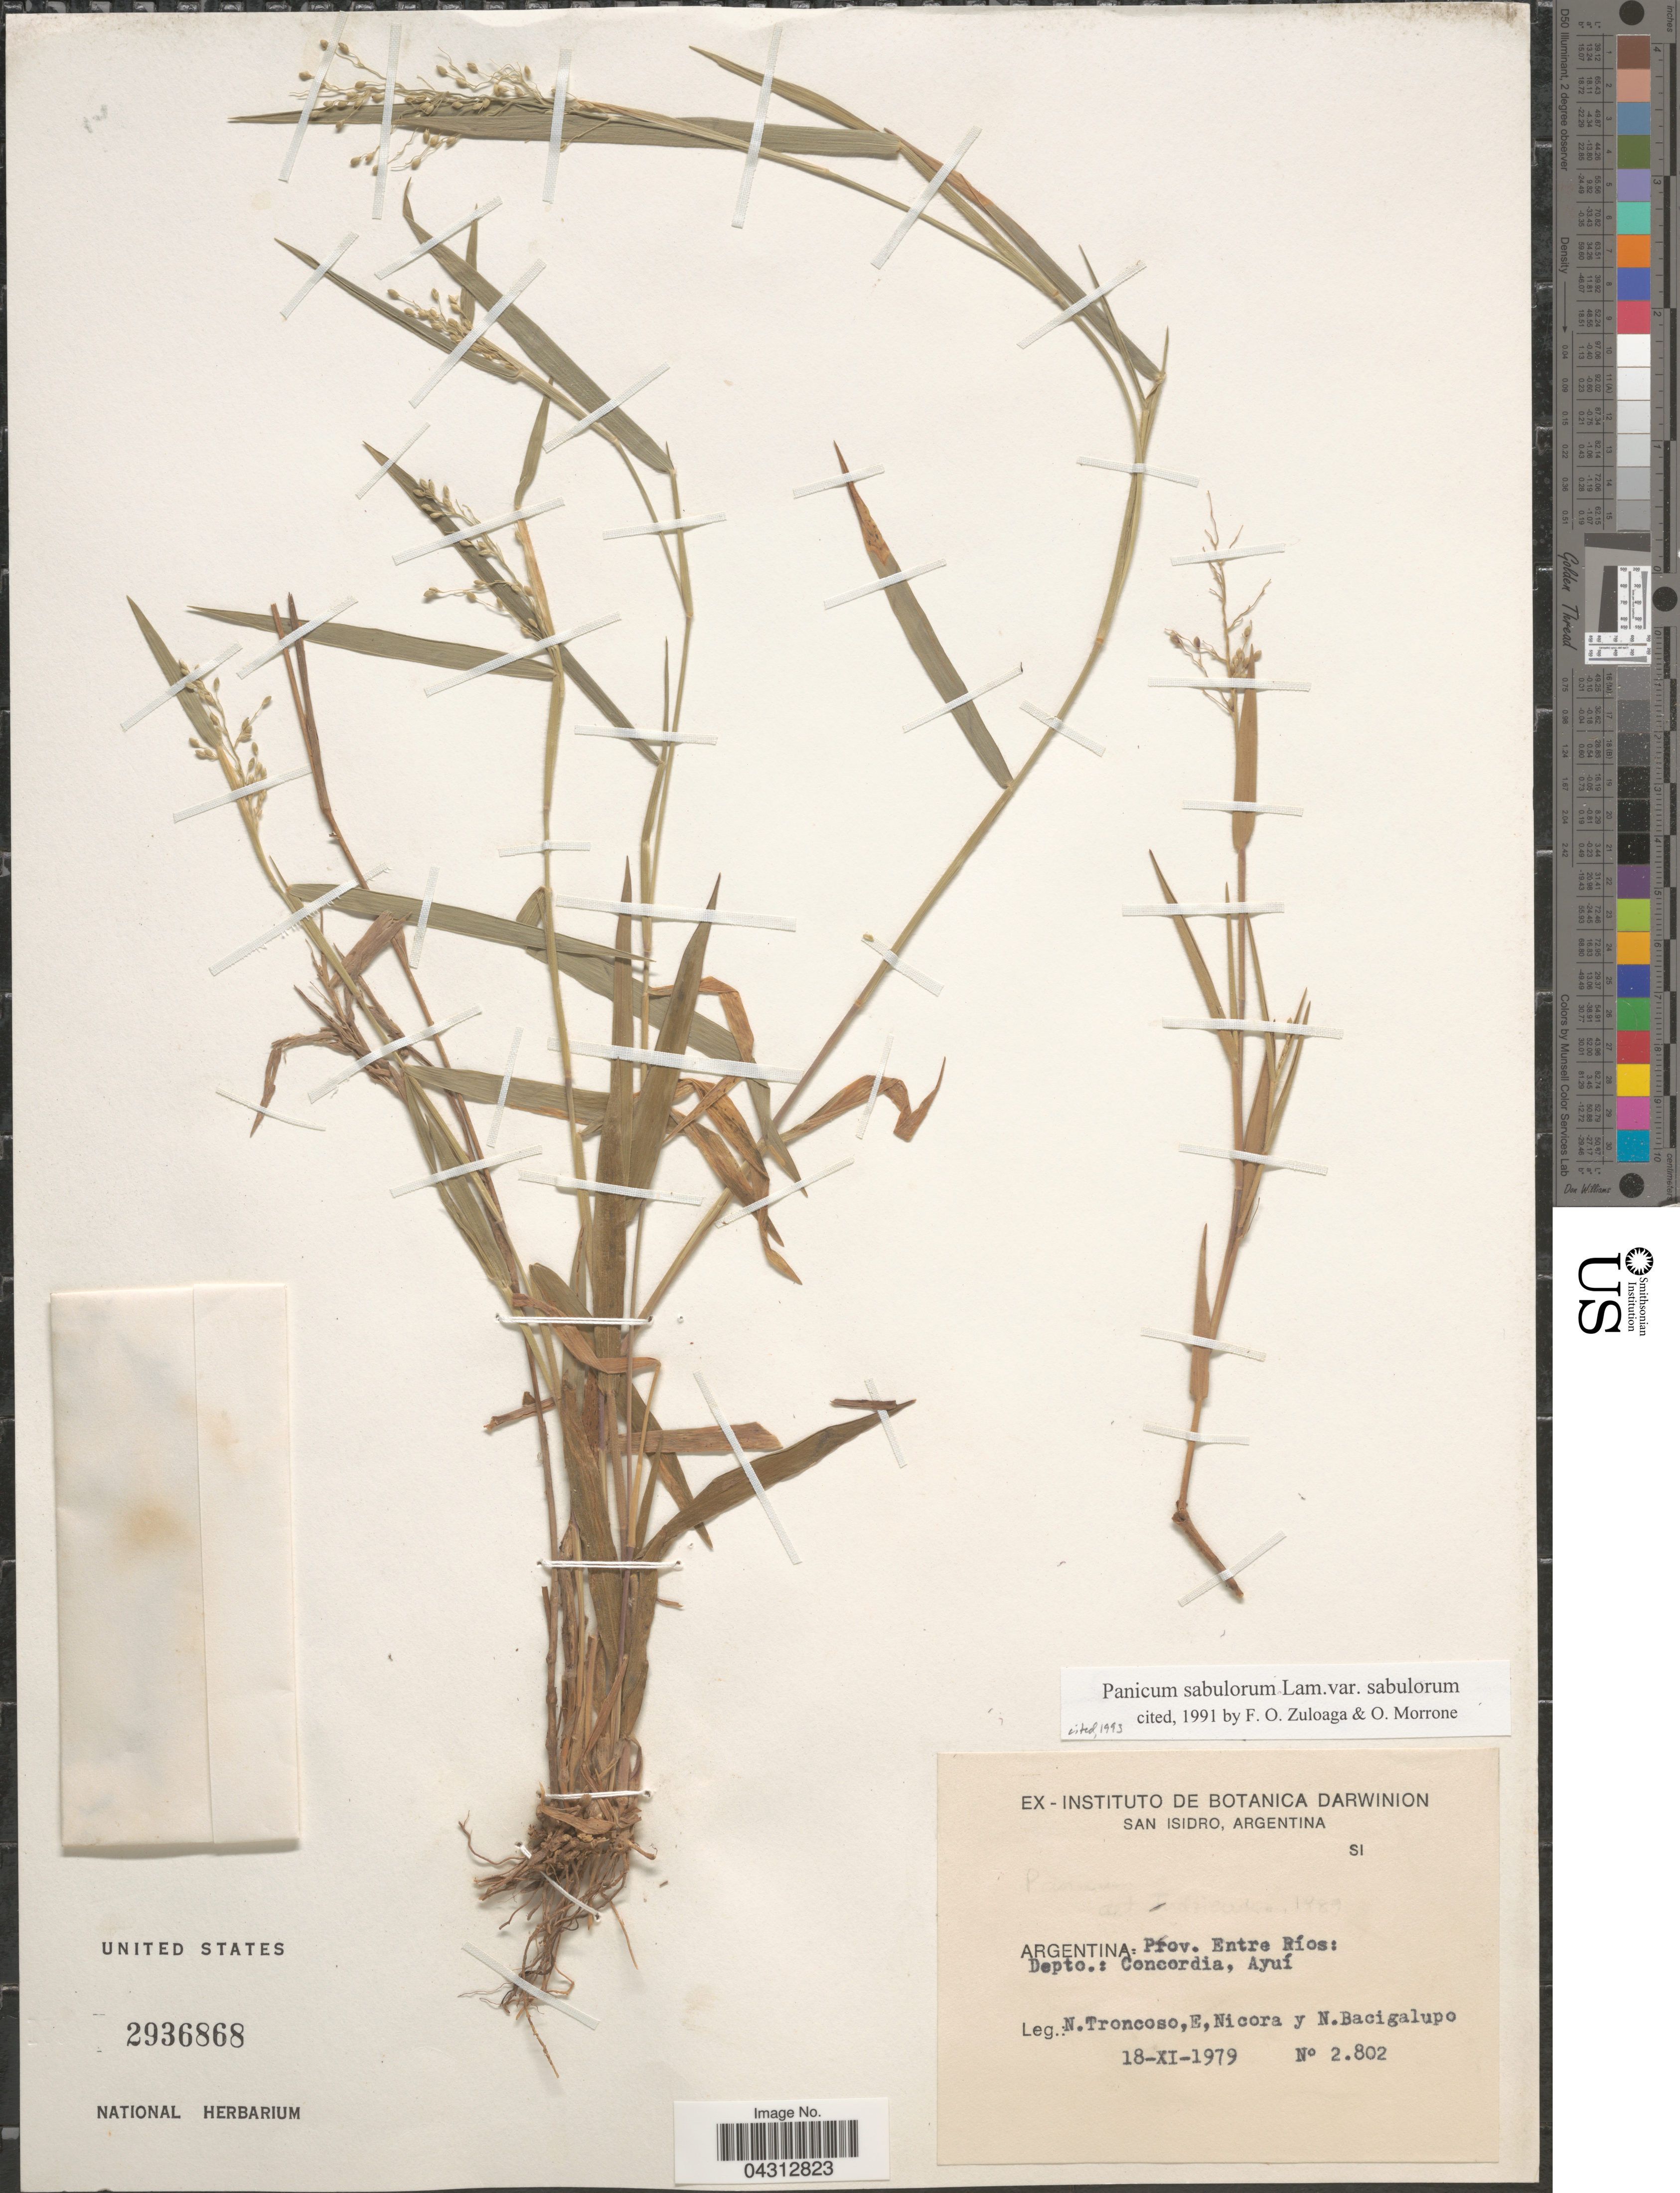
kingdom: Plantae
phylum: Tracheophyta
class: Liliopsida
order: Poales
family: Poaceae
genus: Dichanthelium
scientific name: Dichanthelium sabulorum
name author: (Lam.) Gould & C.A. Clark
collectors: N. Troncoso, E. Nicora & N. M. Bacigalupo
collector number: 2802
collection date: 1979-11-18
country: Argentina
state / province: Entre Rios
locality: Depto. Concordia, Ayuí.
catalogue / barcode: US 2936868